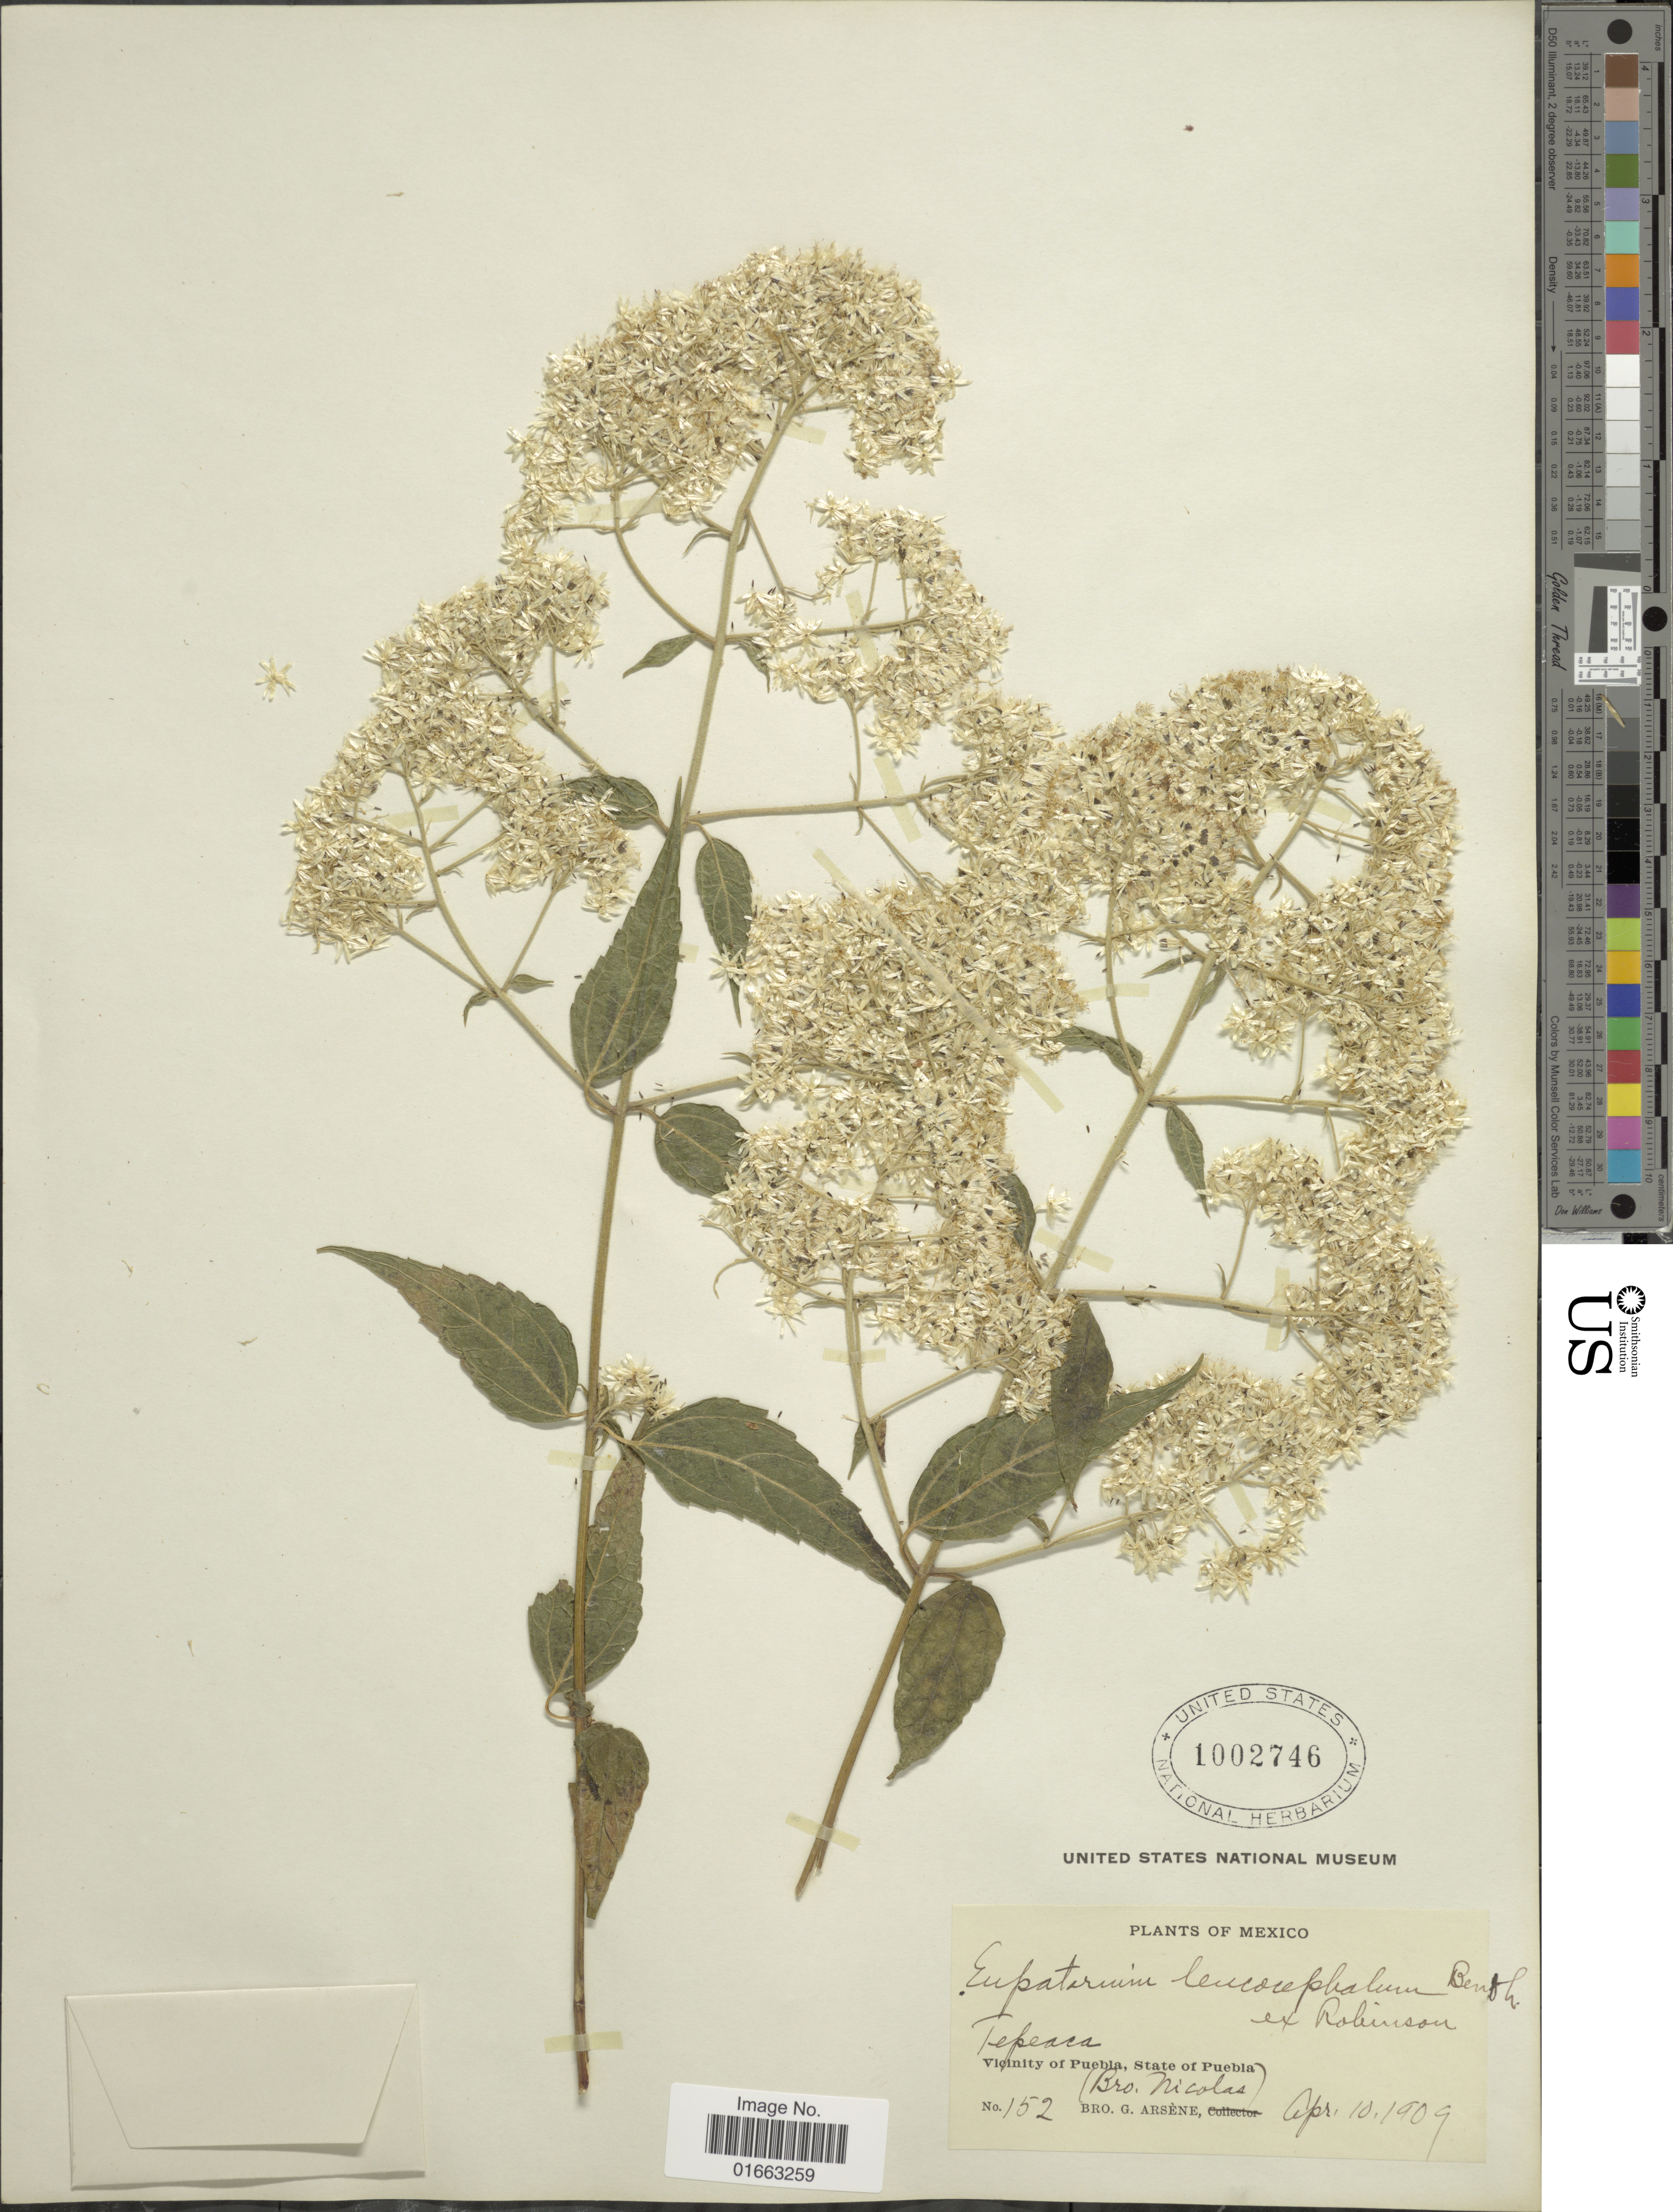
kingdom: Plantae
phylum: Tracheophyta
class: Magnoliopsida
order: Asterales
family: Asteraceae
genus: Fleischmanniopsis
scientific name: Fleischmanniopsis leucocephala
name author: (Benth.) R.M. King & H. Rob.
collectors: B. Nicolas & Bro. G. Arsène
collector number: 152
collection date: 1909-04-10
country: Mexico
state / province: Puebla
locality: Vicinity of Puebla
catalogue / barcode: US 1002746